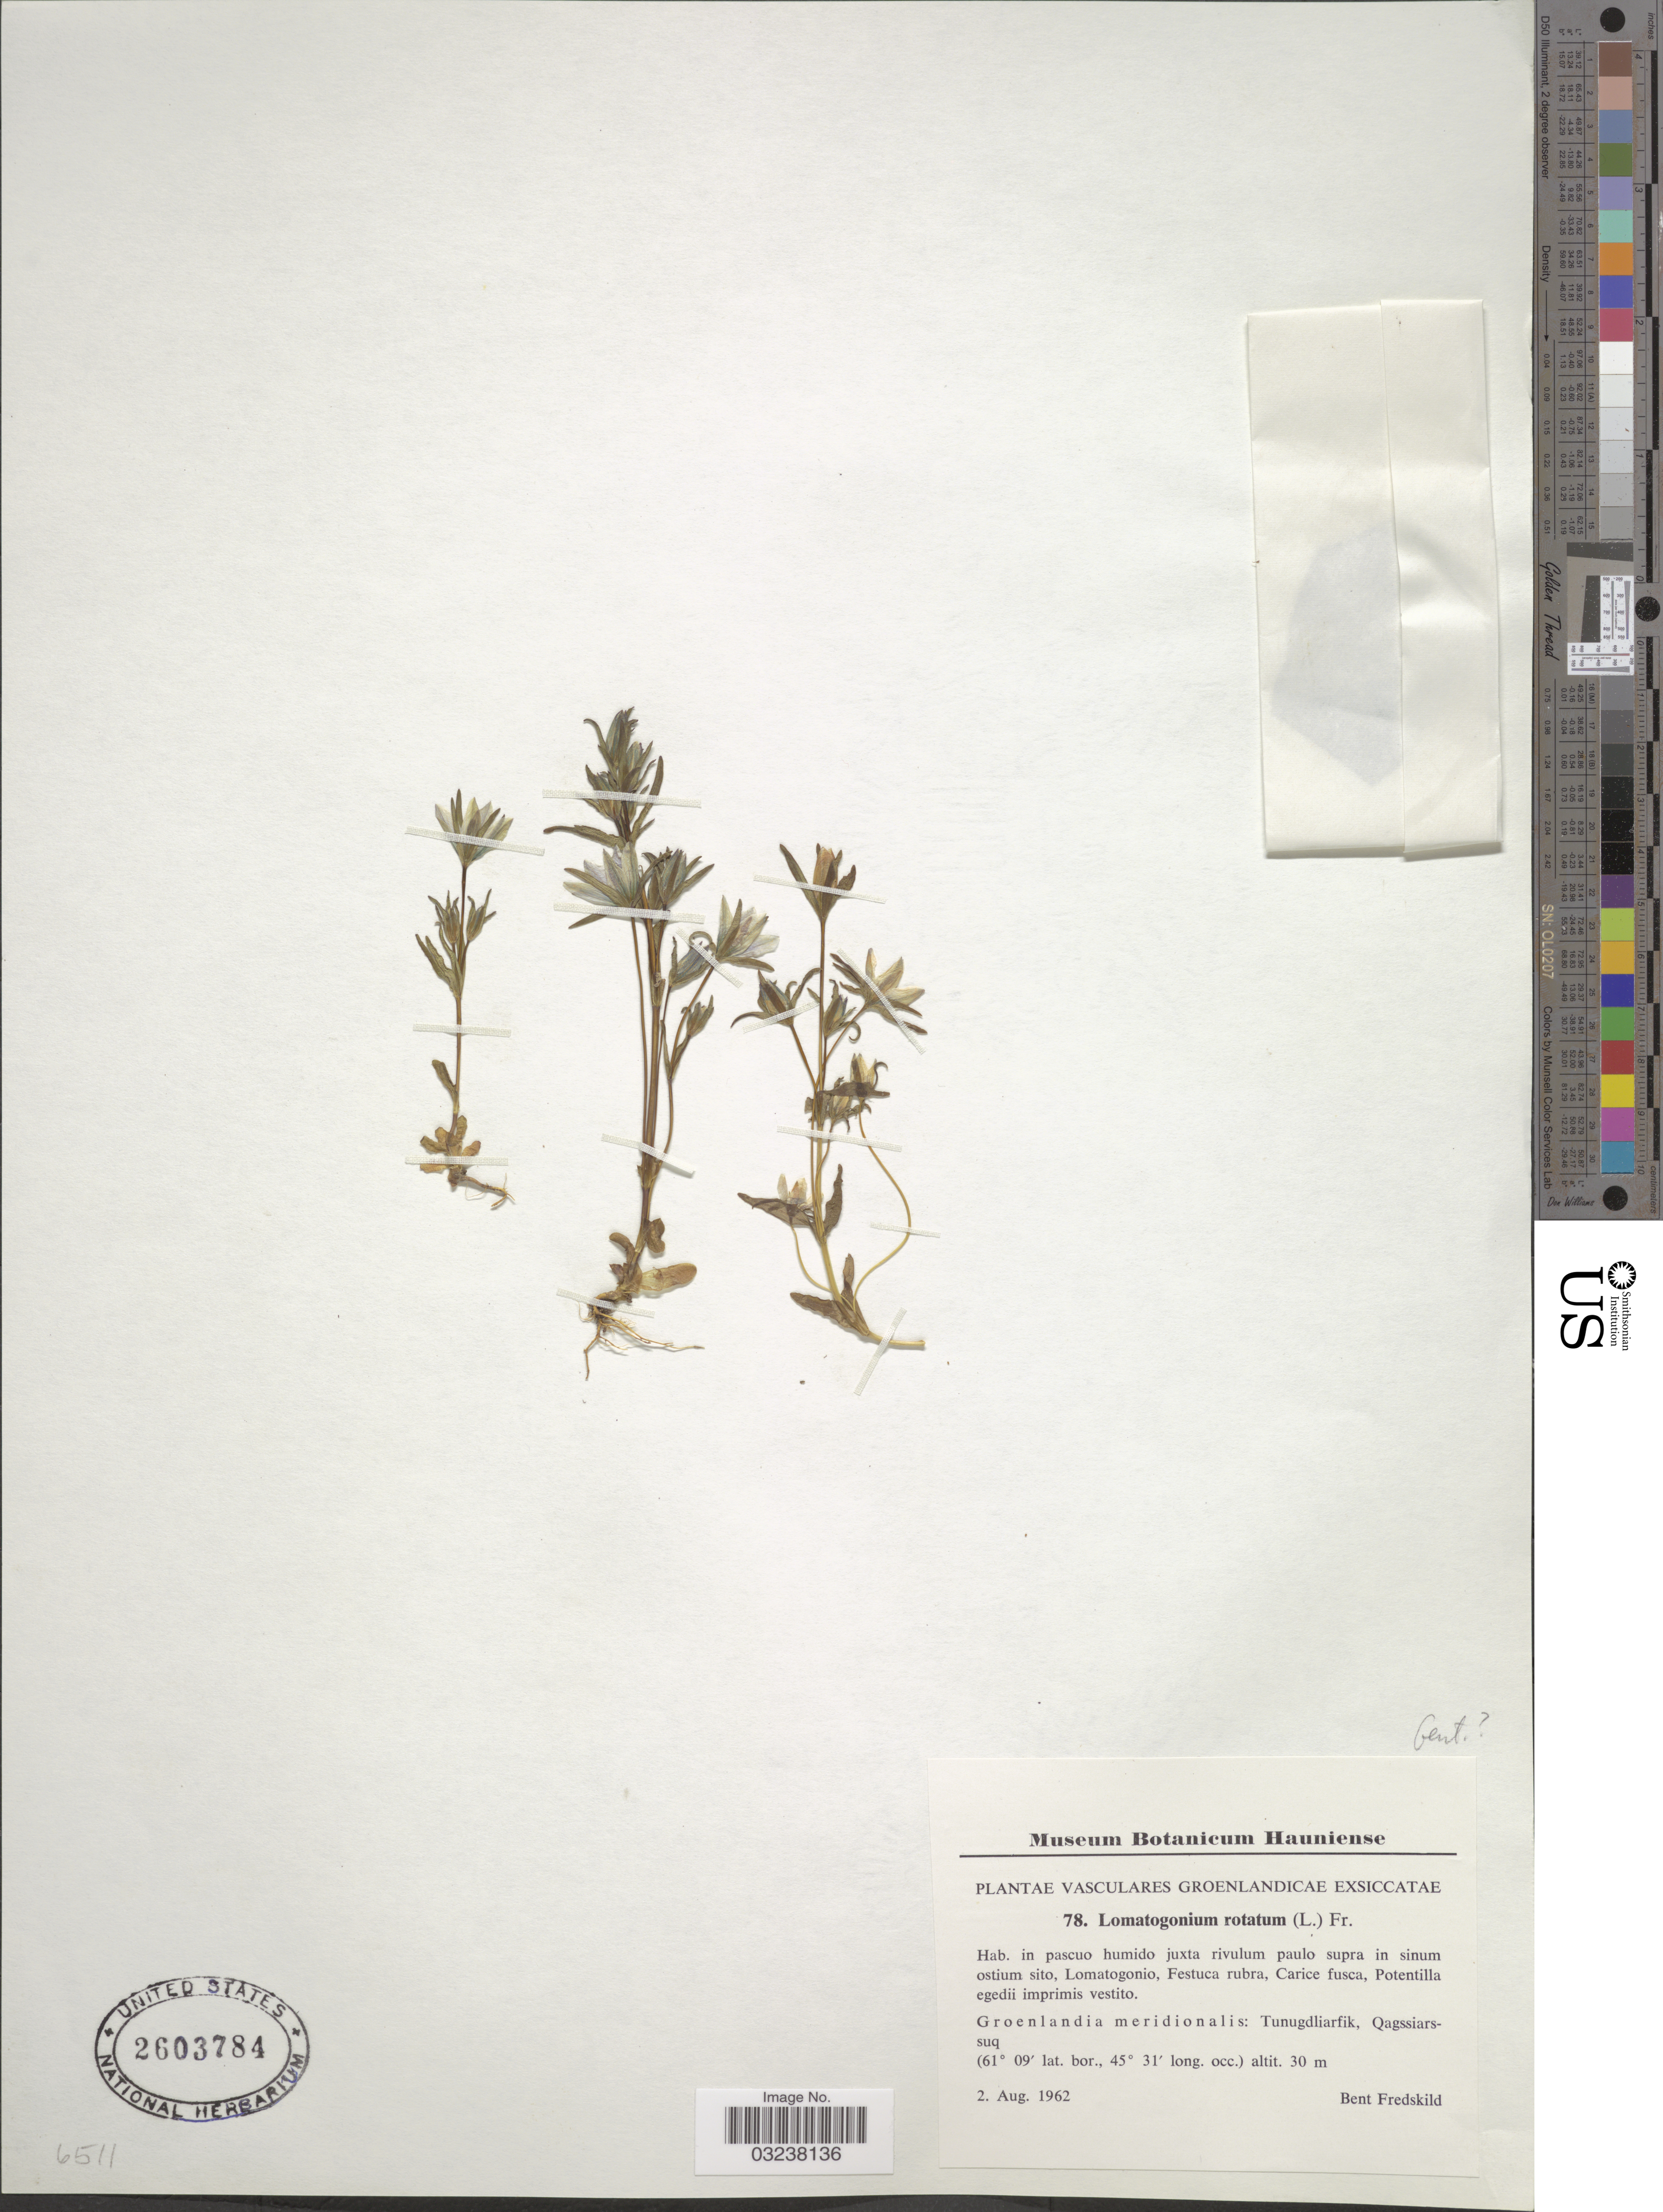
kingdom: Plantae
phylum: Tracheophyta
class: Magnoliopsida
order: Gentianales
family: Gentianaceae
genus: Lomatogonium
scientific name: Lomatogonium rotatum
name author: (L.) Fr.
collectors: B. Fredskild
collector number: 78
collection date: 1962-08-02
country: Greenland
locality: Groenlandia meridionalis: Tunugdliarfik, Qagssiarsuq.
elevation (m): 30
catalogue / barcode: US 2603784